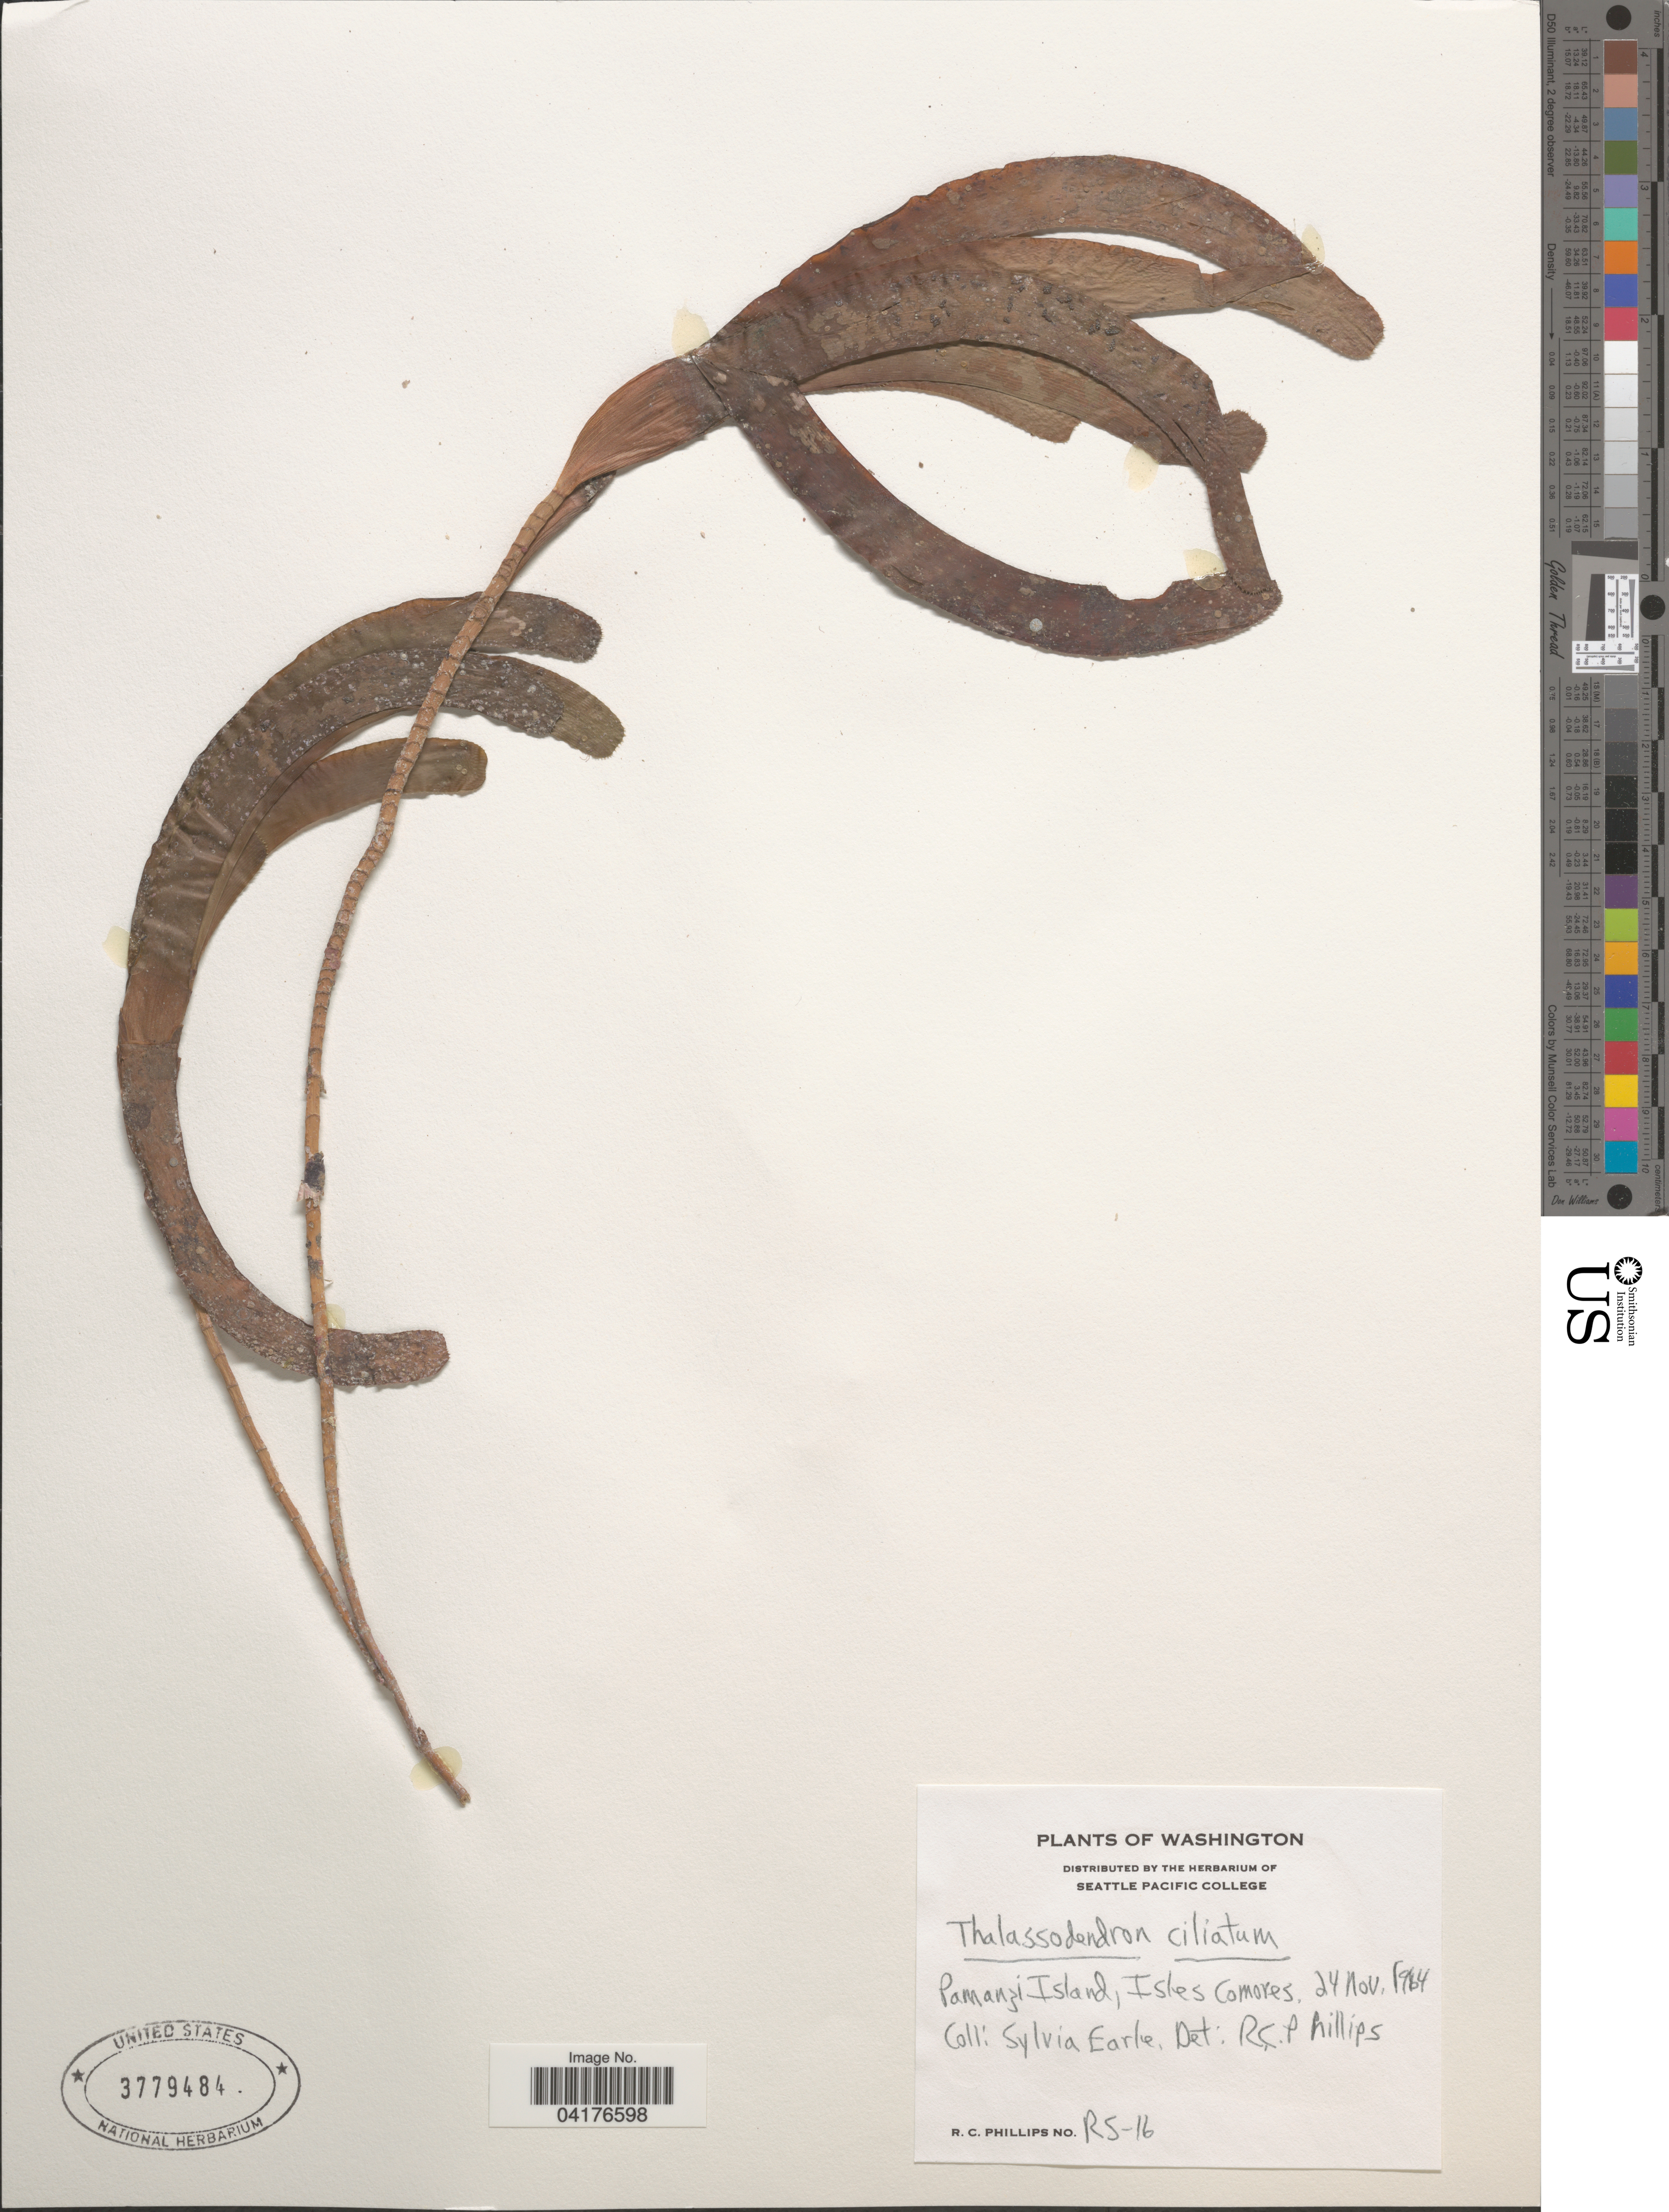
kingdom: Plantae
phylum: Tracheophyta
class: Liliopsida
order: Alismatales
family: Cymodoceaceae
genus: Thalassodendron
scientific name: Thalassodendron ciliatum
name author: (Forssk.) Hartog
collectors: S. A. Earle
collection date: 1964-11-24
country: Comoros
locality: Pamanzi Island, Isles Comores.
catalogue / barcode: US 3779484